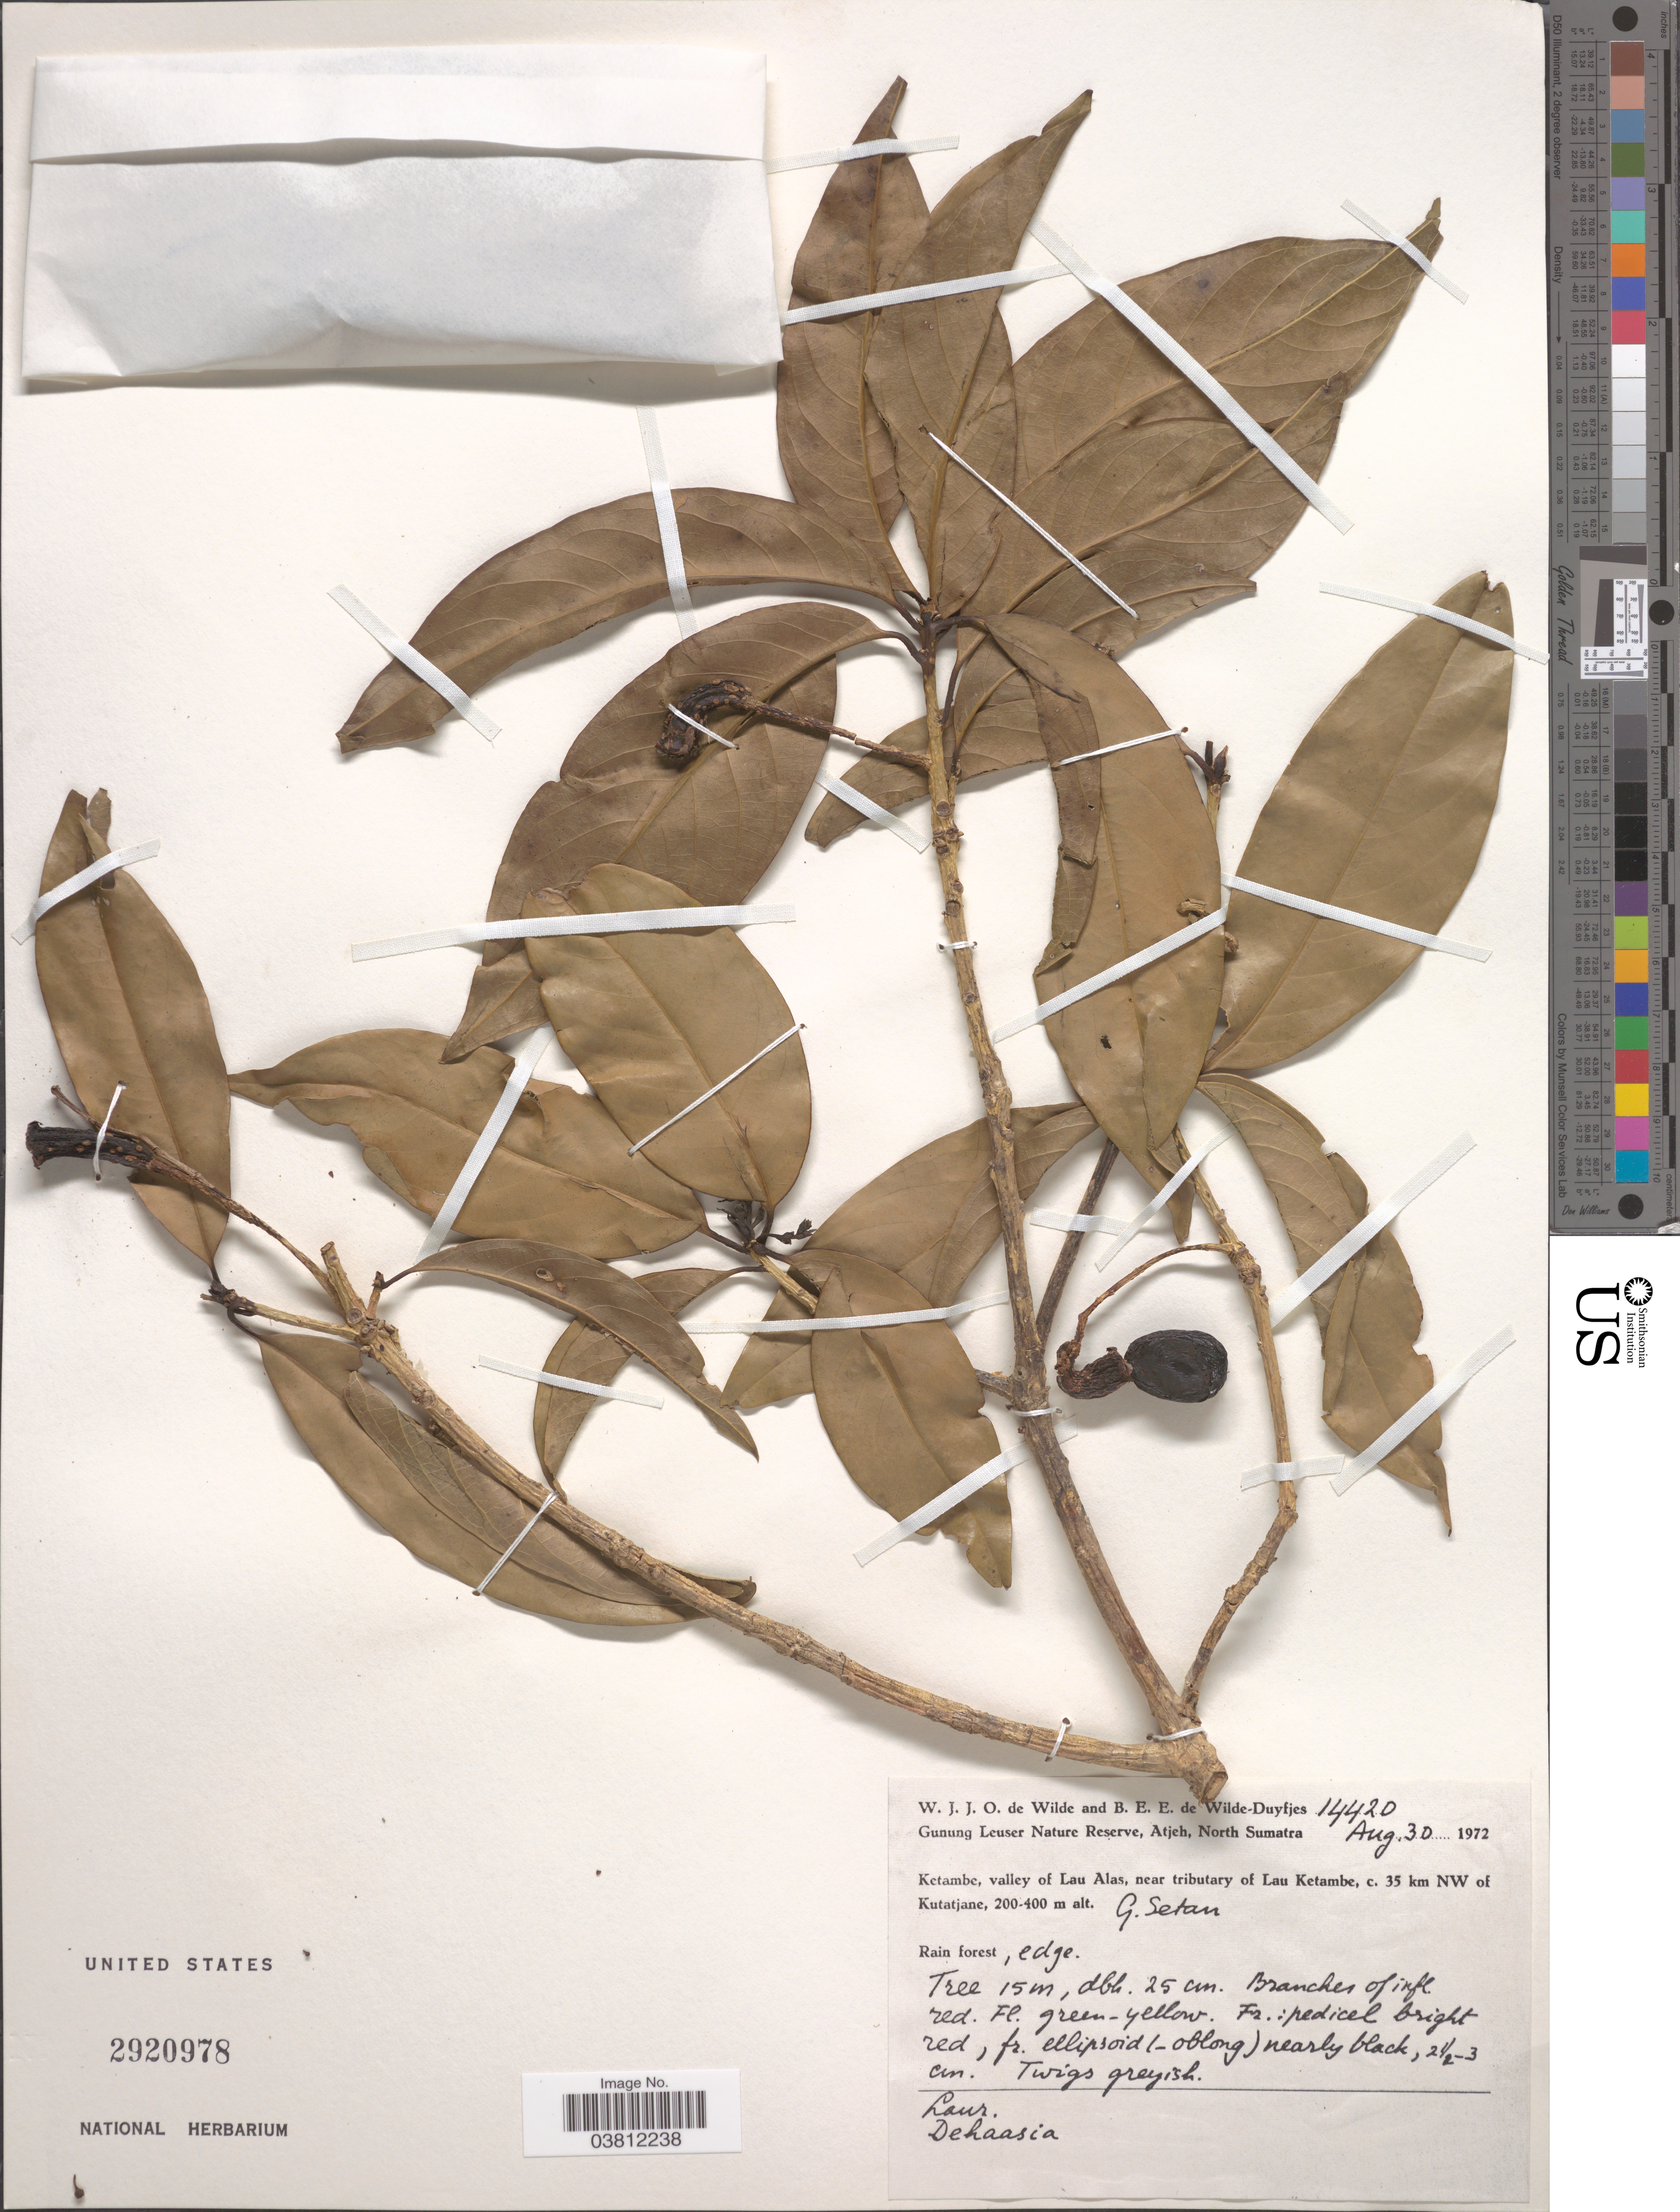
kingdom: Plantae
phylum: Tracheophyta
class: Magnoliopsida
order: Laurales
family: Lauraceae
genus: Dehaasia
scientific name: Dehaasia sp.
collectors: W. J. de Wilde & B. E. de Wilde-Duyfjes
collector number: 14420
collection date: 1972-08-30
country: Indonesia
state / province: Sumatra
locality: Gunung Leuser Nature Reserve, Atjeh, North Sumatra. Ketambe, valley of Lau Alas, near tributary of Lau Ketambe, c. 35 km NW of Kutatjane. G. Setan.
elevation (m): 200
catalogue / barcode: US 2920978